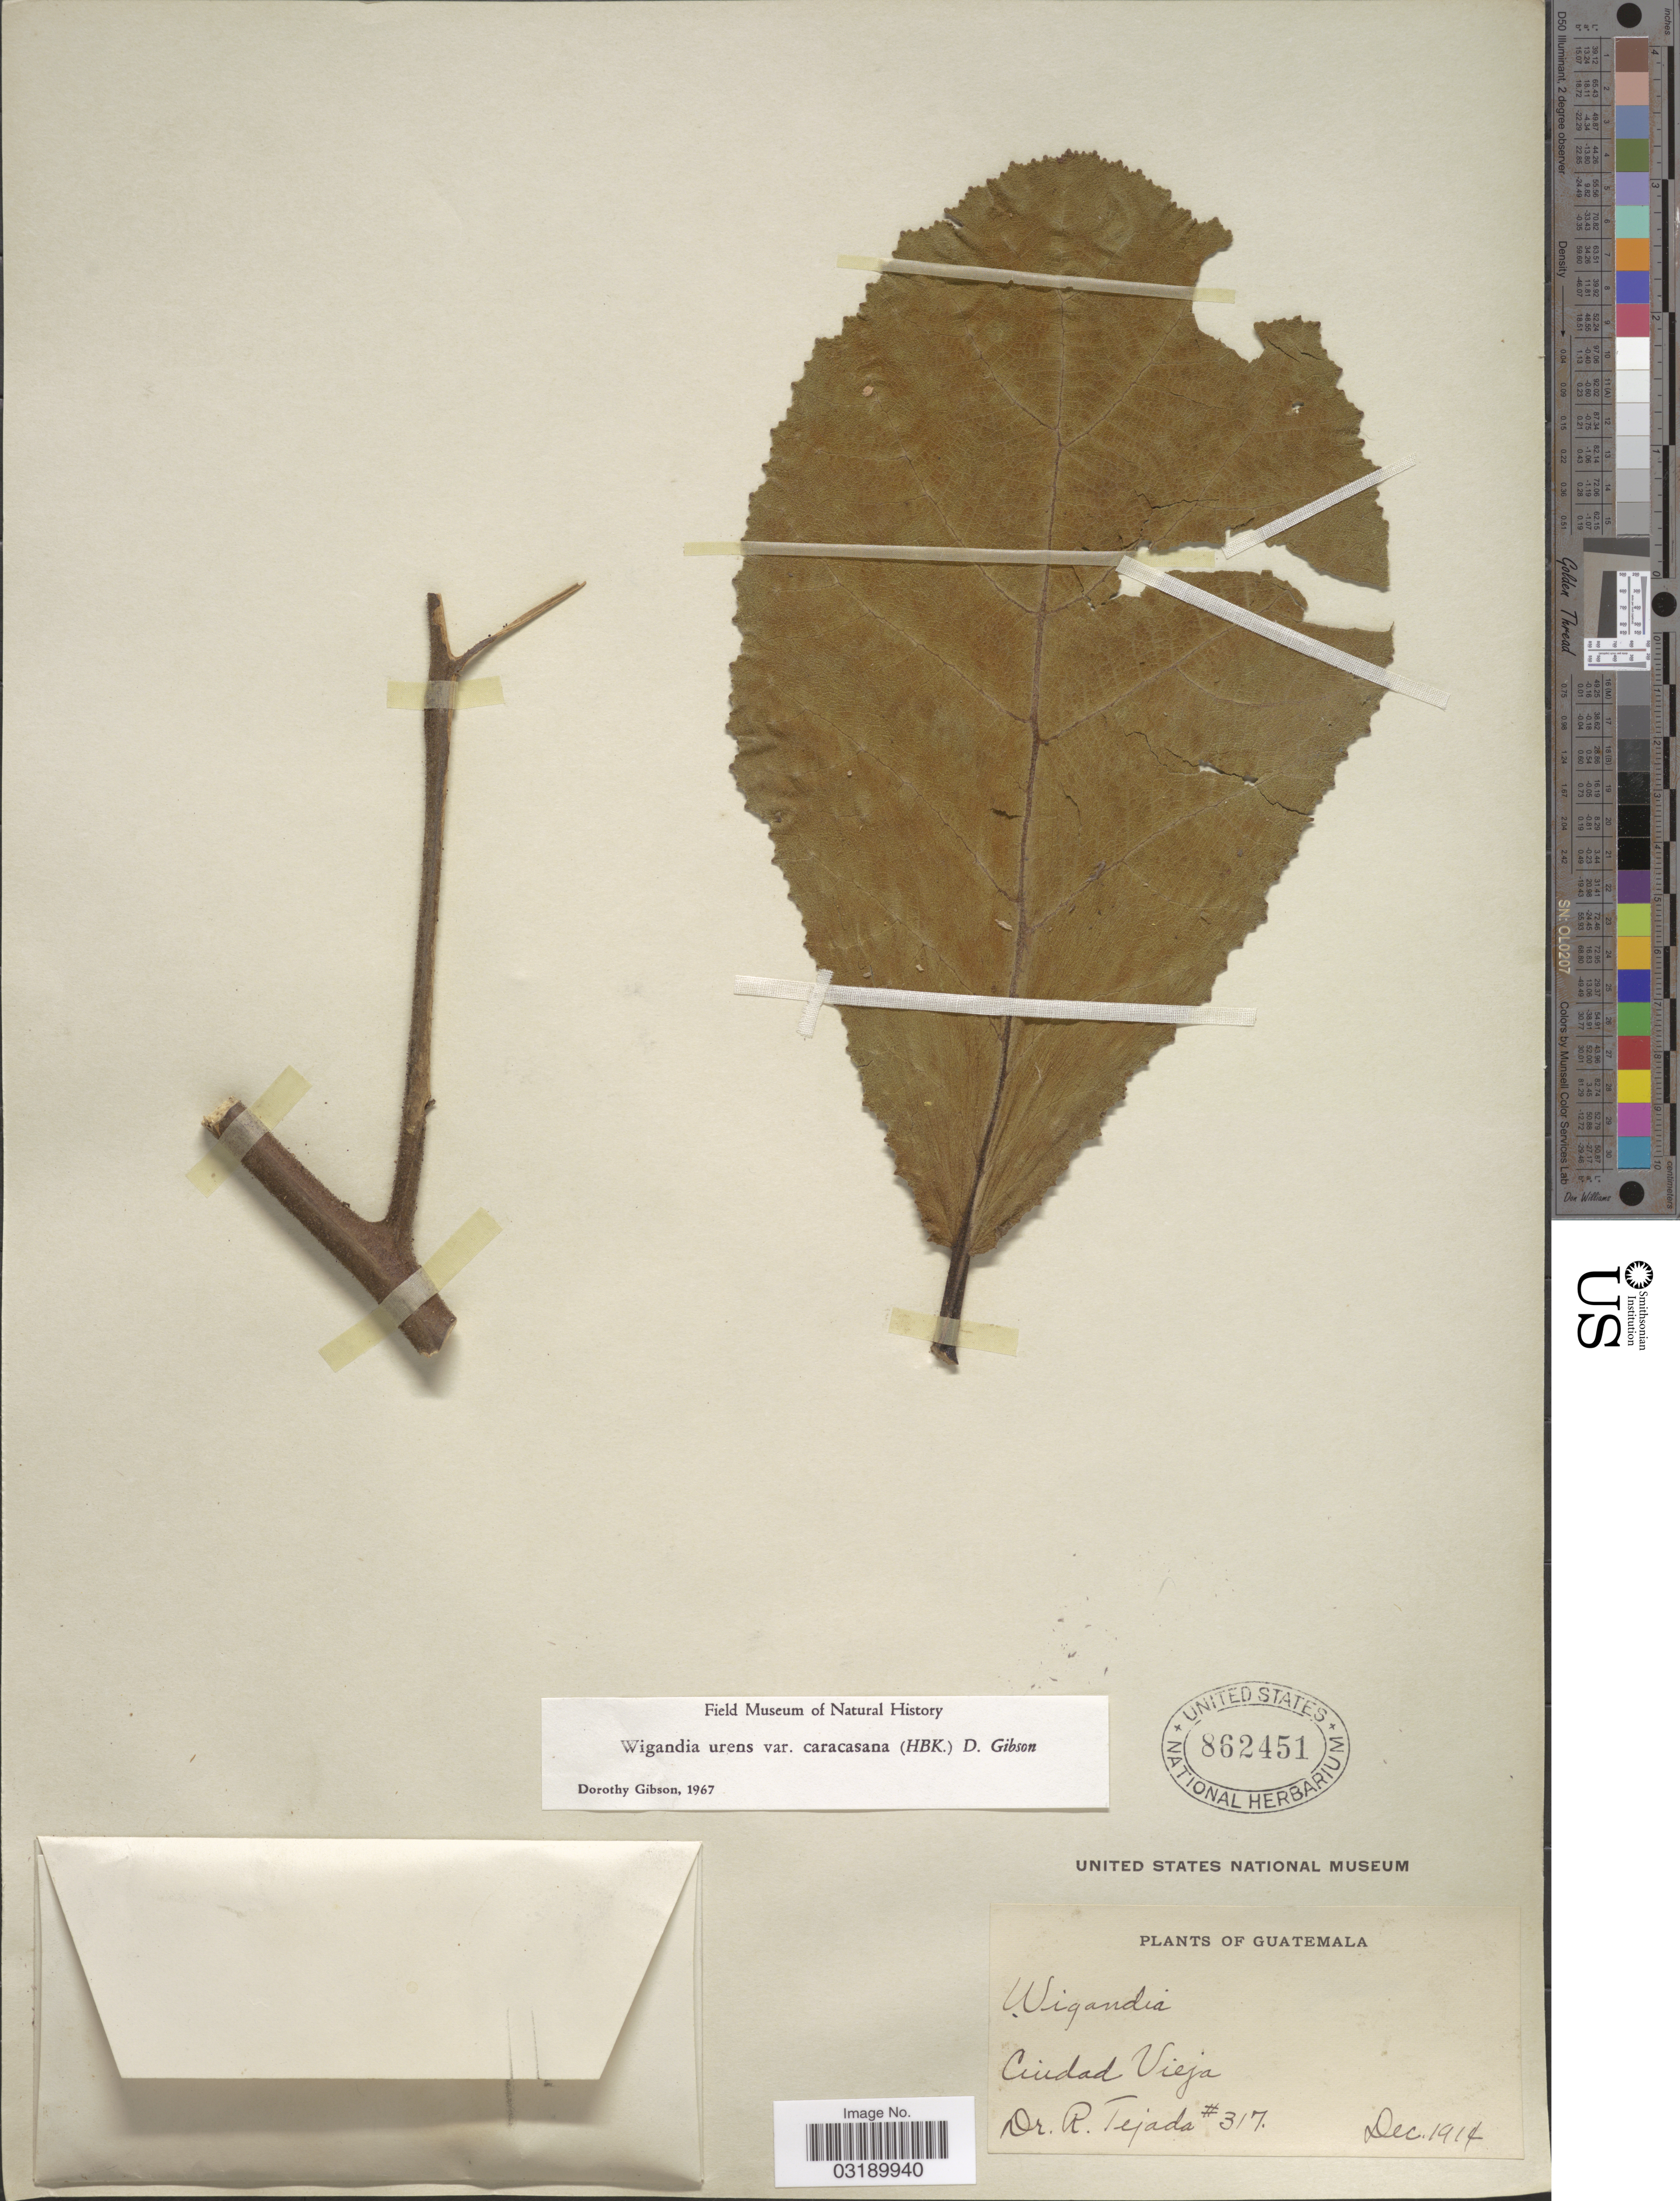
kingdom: Plantae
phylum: Tracheophyta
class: Magnoliopsida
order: Boraginales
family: Namaceae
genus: Wigandia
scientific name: Wigandia urens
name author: (Ruiz & Pav.) Kunth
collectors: R. Tejada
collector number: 317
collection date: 1914-12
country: Guatemala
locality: Ciudad Vieja.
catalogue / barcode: US 862451